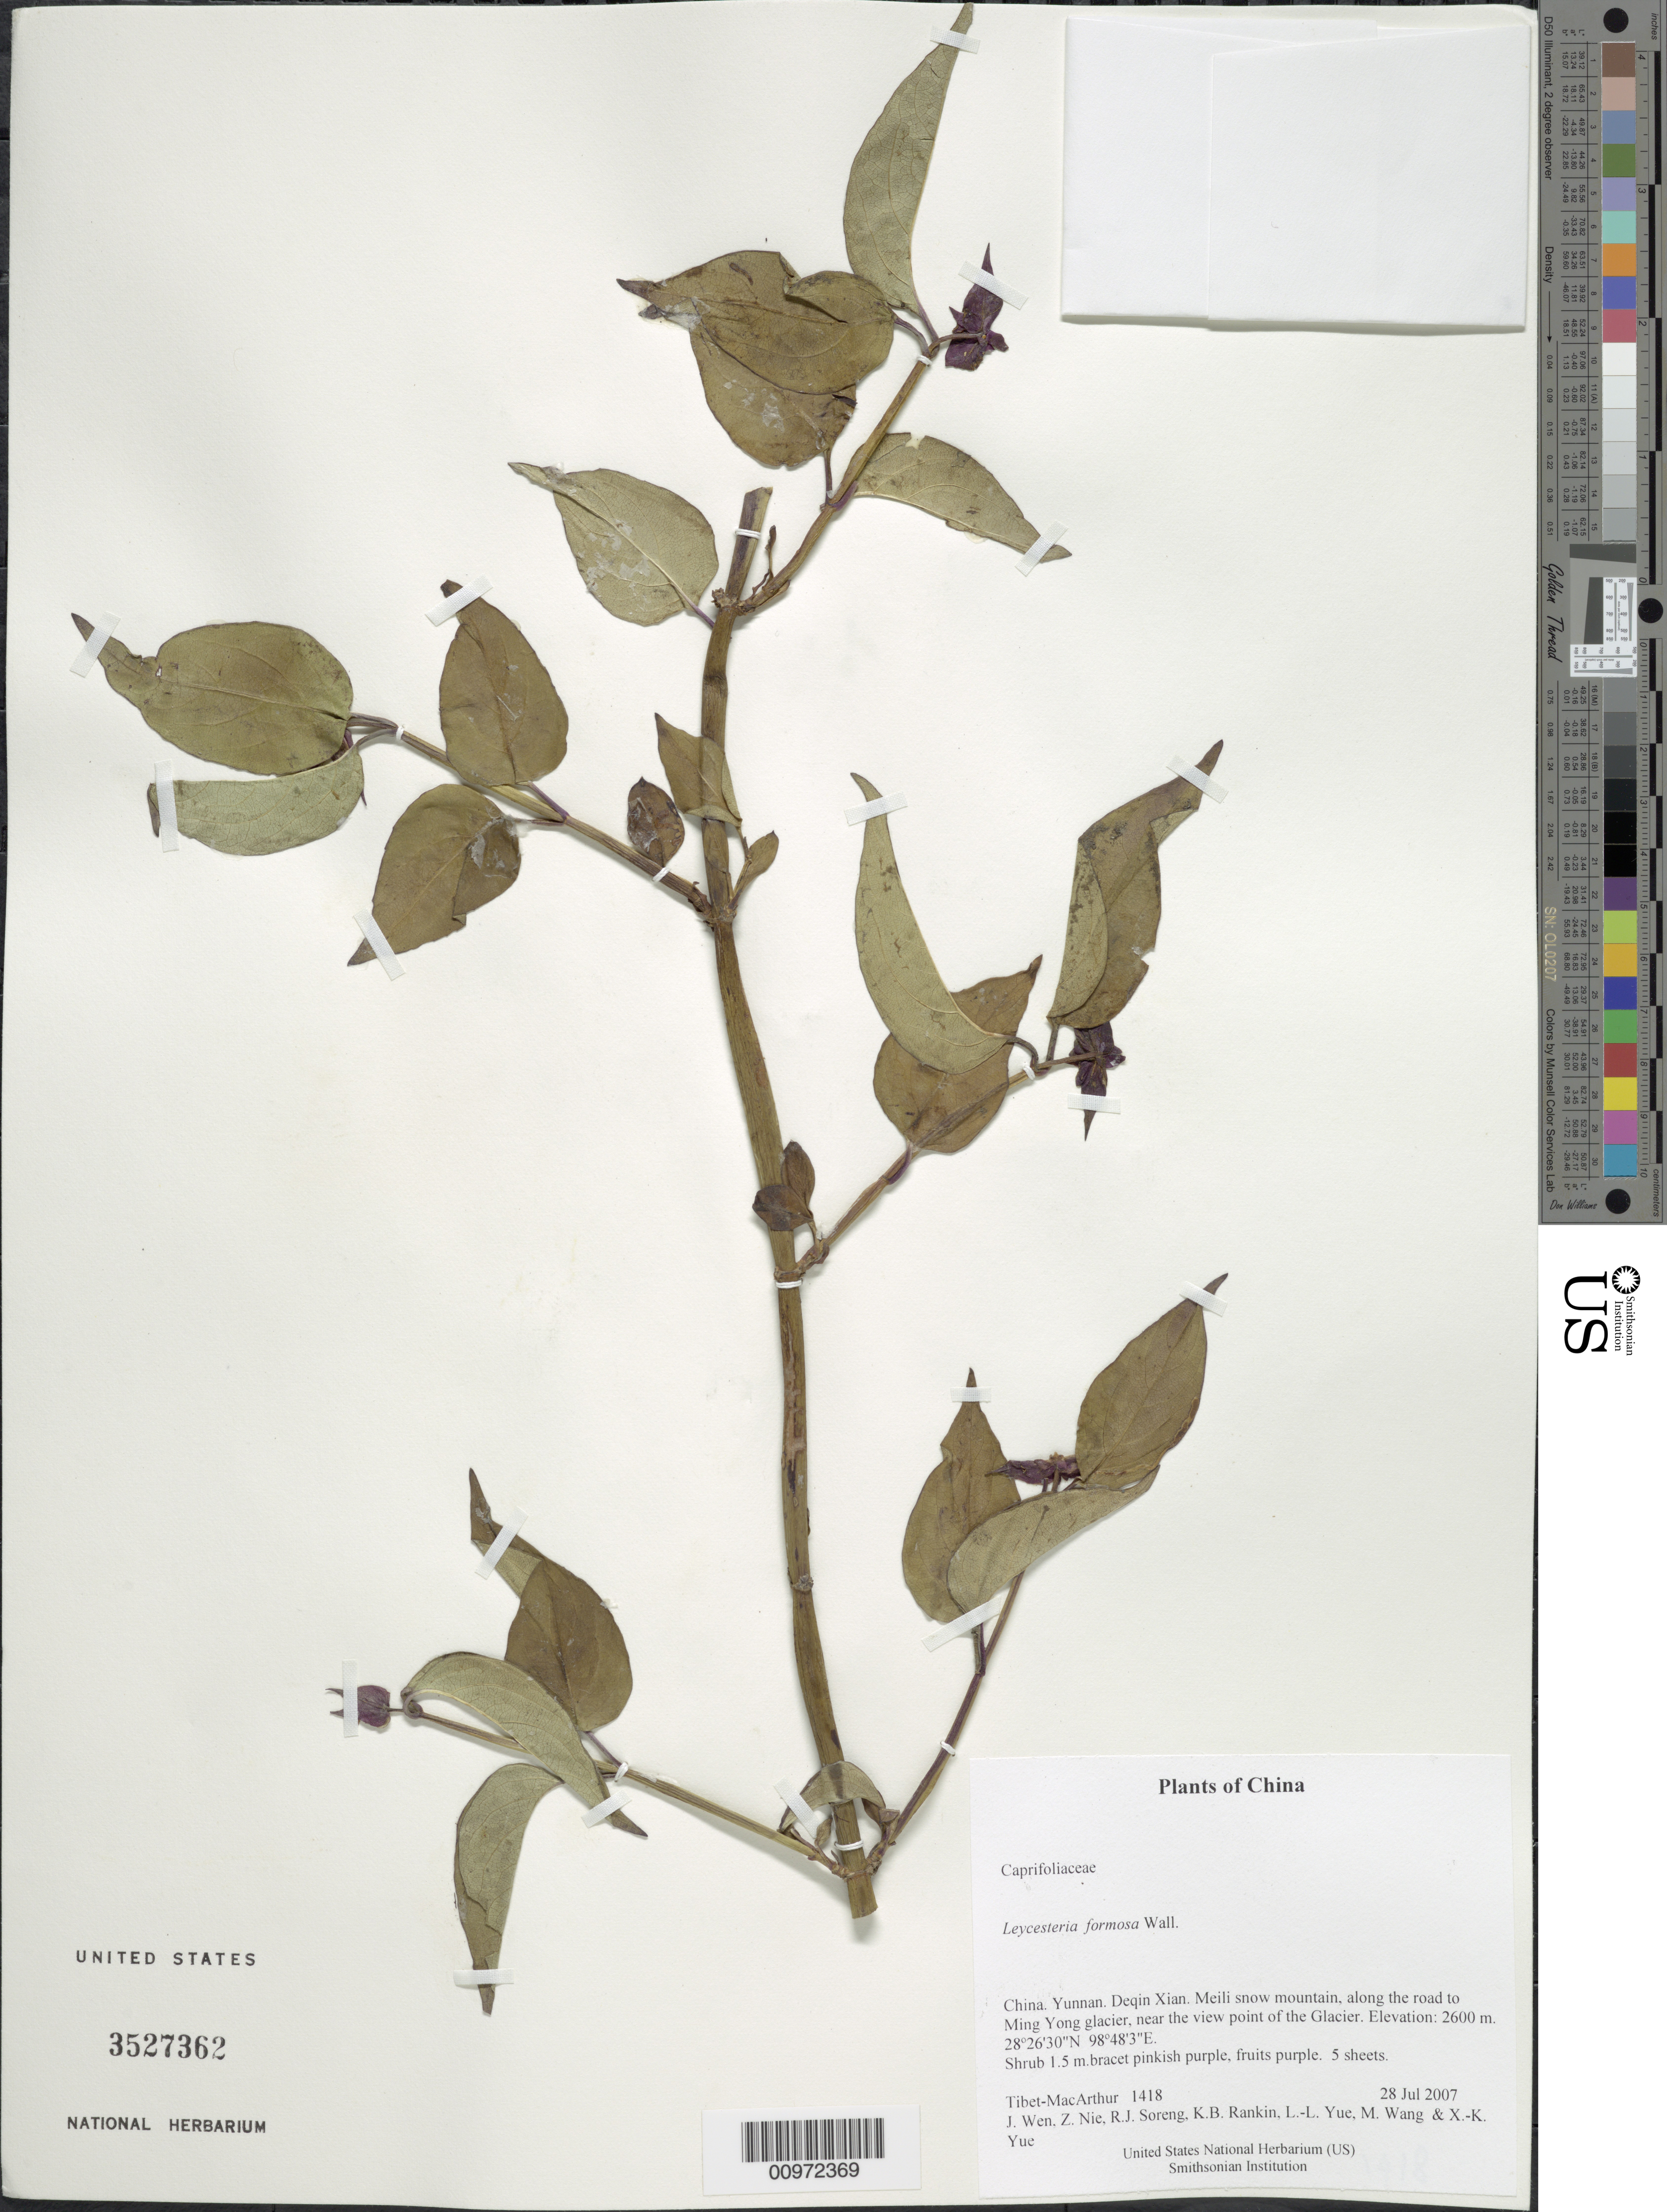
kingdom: Plantae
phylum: Tracheophyta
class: Magnoliopsida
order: Dipsacales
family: Caprifoliaceae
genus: Leycesteria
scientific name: Leycesteria formosa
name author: Wall.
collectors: Tibet-MacArthur, J. Wen, Z. Nie, R. J. Soreng, K. Rankin, L. Yue, M. Wang & X. Yue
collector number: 1418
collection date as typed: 28 Jul 2007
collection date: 2007-07-28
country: China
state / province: Yunnan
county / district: Deqin Xian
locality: Meili snow mountain, along the road to Ming Yong glacier, near the view point of the Glacier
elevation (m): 2600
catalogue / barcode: US 3527362